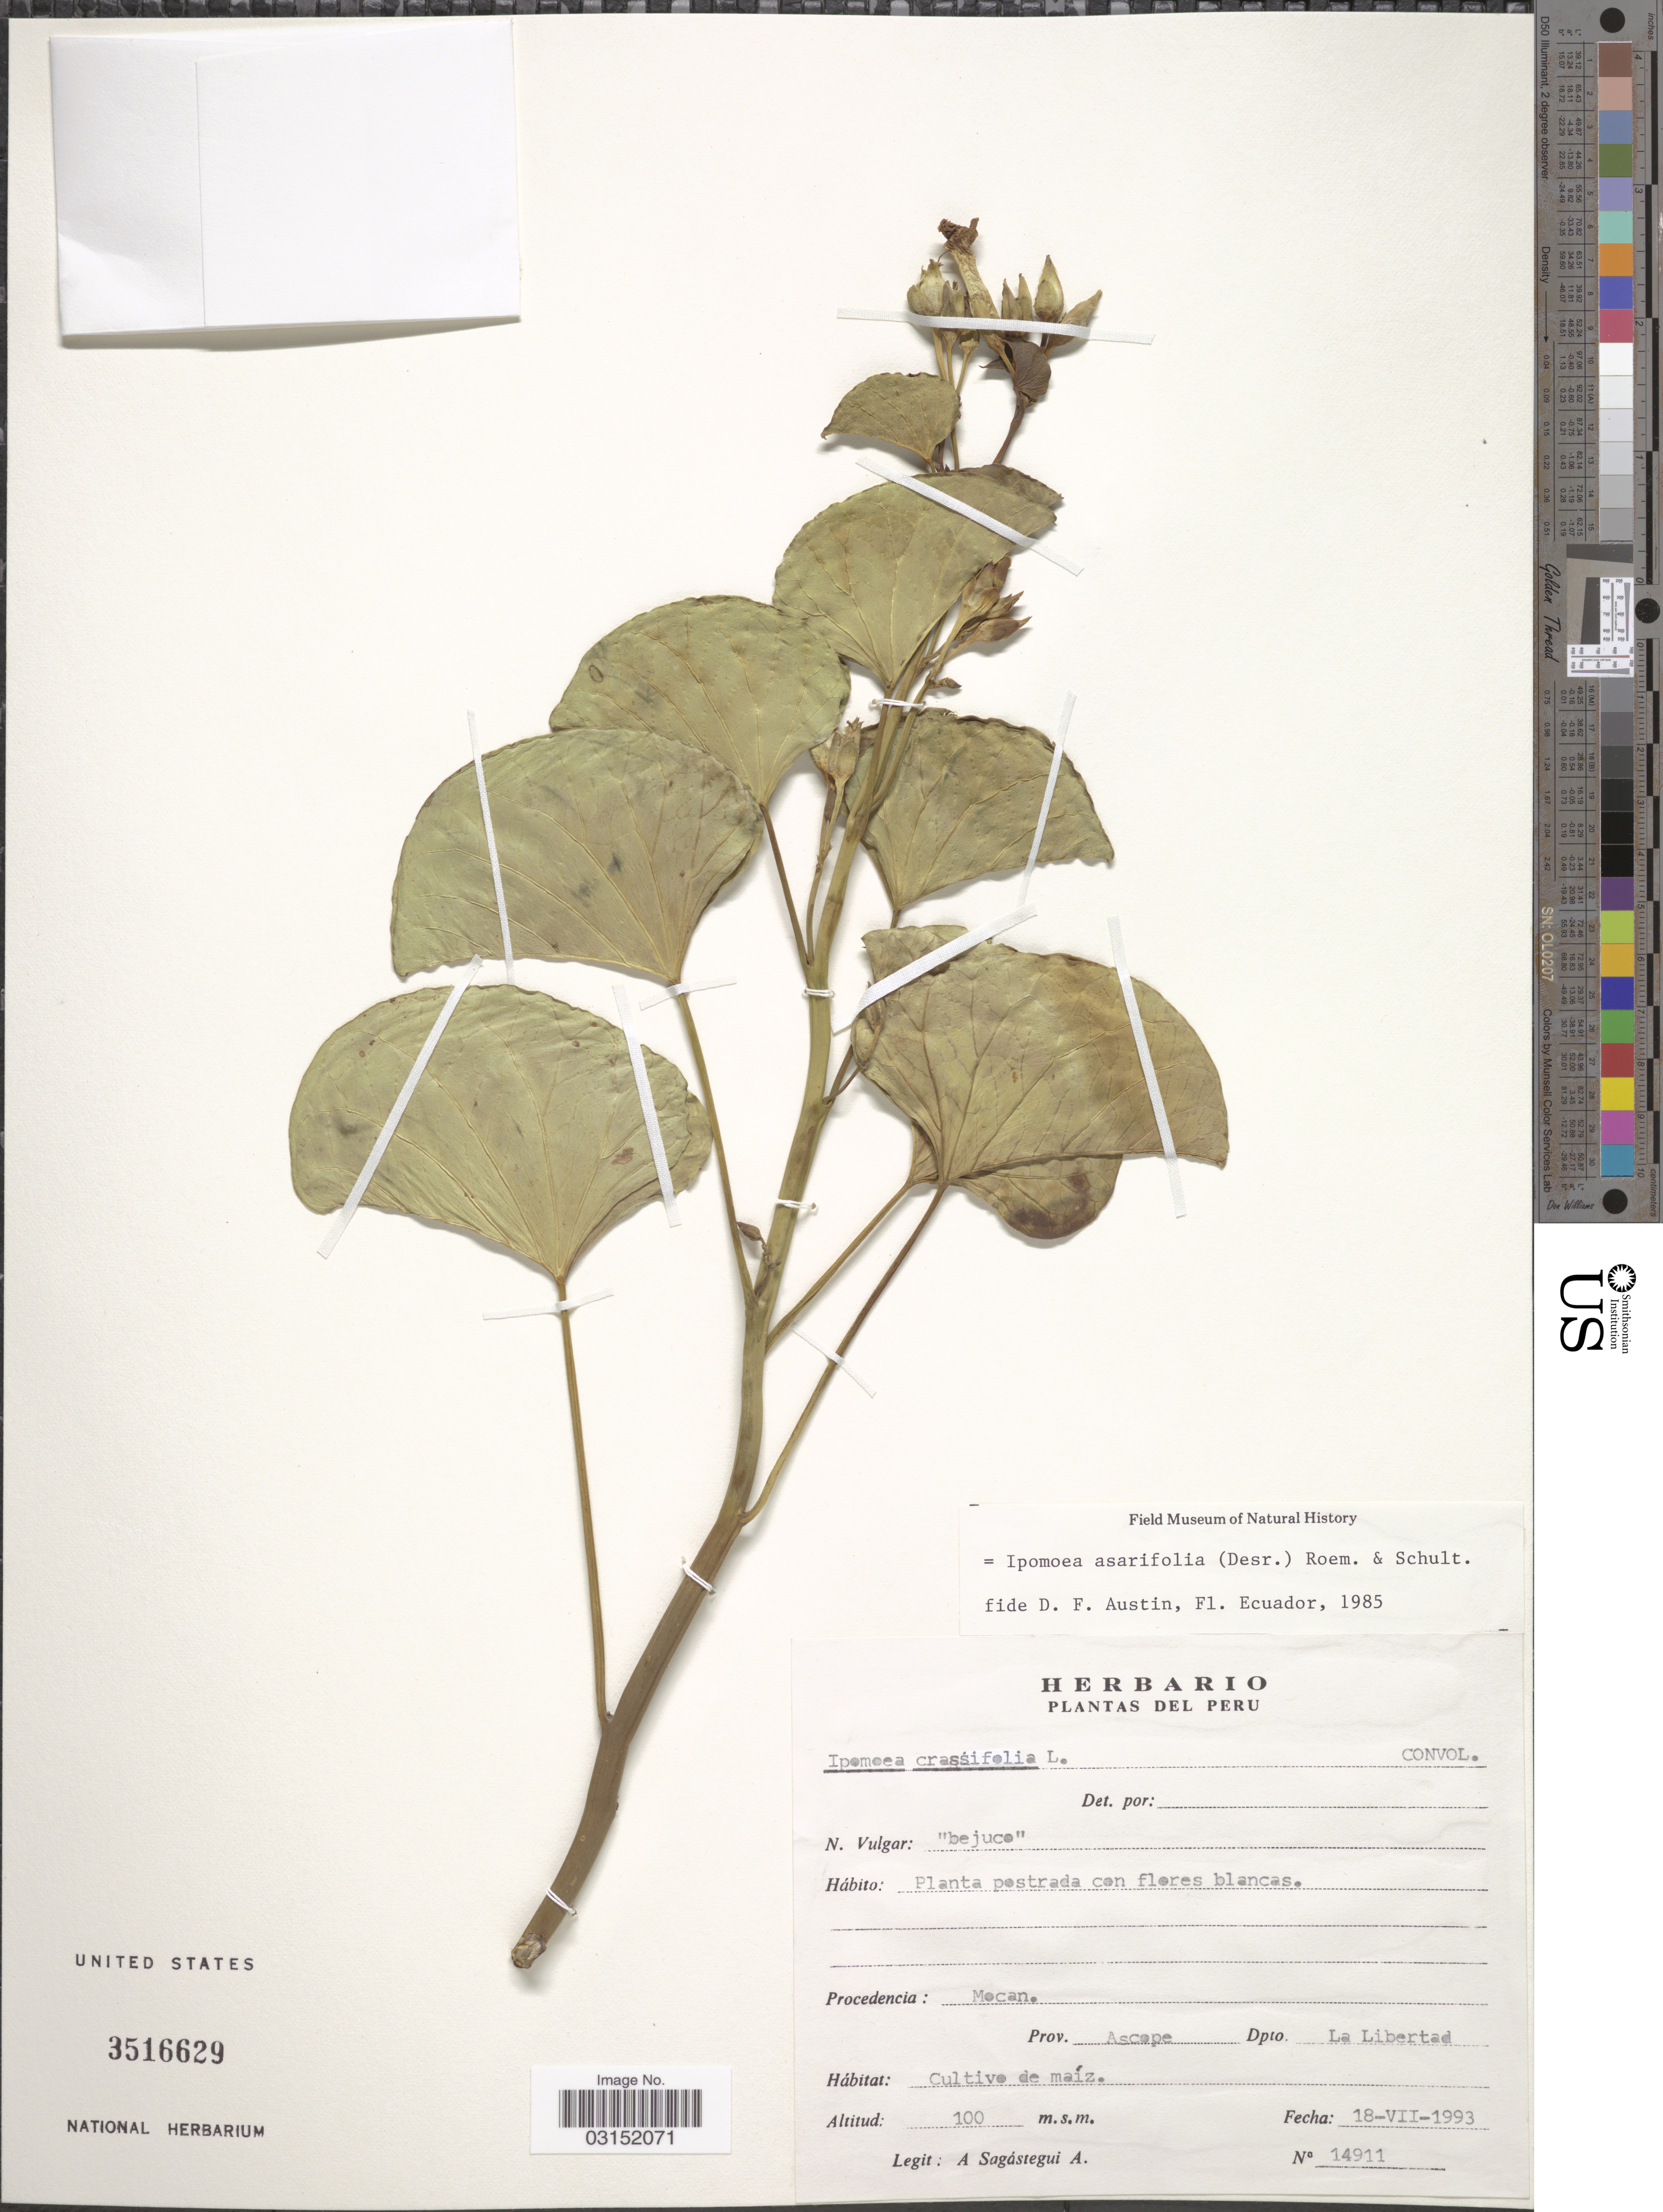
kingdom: Plantae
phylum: Tracheophyta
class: Magnoliopsida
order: Solanales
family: Convolvulaceae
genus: Ipomoea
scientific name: Ipomoea asarifolia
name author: (Desr.) Roem. & Schult.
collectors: A. Sagástegui A.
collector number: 14911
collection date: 1993-07-18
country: Peru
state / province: La Libertad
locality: Procedencia: Mocan, Prov. Ascope, Dpto. La Libertad.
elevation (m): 100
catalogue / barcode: US 3516629